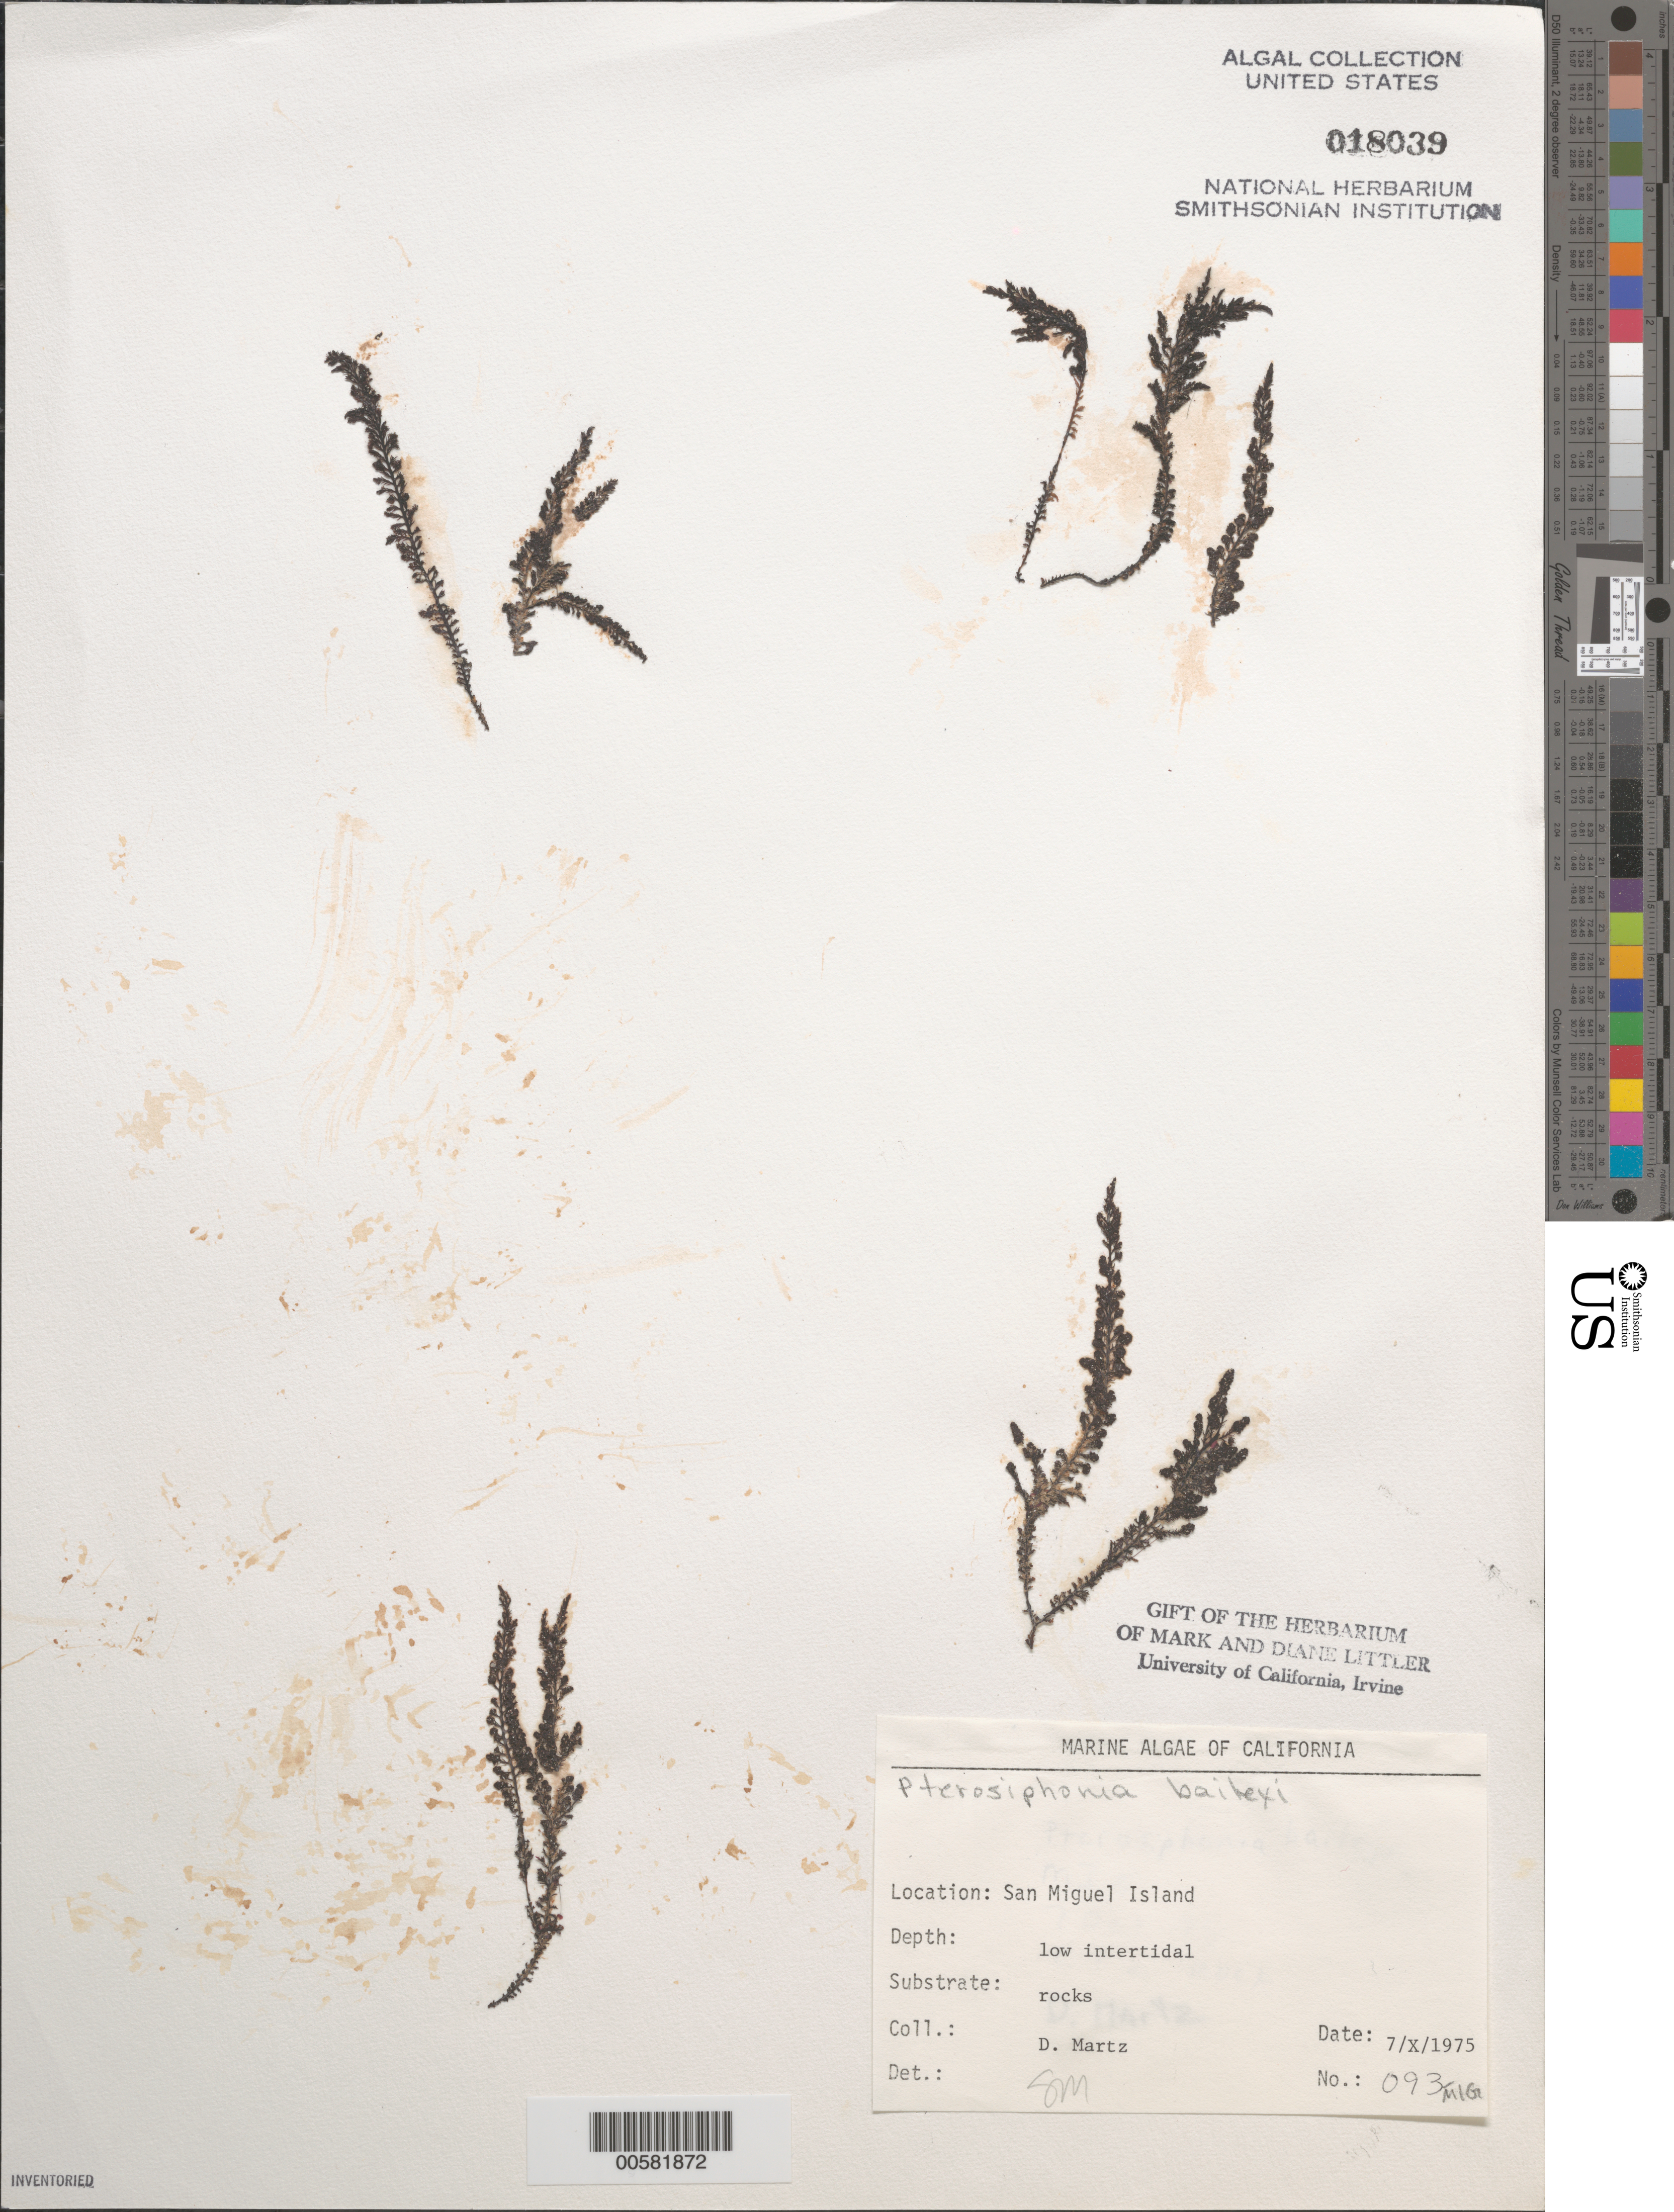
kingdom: Plantae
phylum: Rhodophyta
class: Florideophyceae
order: Ceramiales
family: Rhodomelaceae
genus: Symphyocladiella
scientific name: Symphyocladiella baileyi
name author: (Harvey) D.E.Bustamante et al.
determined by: Algae name updating Project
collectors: D. Martz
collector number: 093-mig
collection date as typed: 07 Oct 1975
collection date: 1975-10-07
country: United States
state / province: California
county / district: Santa Barbara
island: San Miguel Island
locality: Cuyler Harbor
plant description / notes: BLM-SOCALBIGHT Rocky Intertidal Survey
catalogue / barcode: US 18039